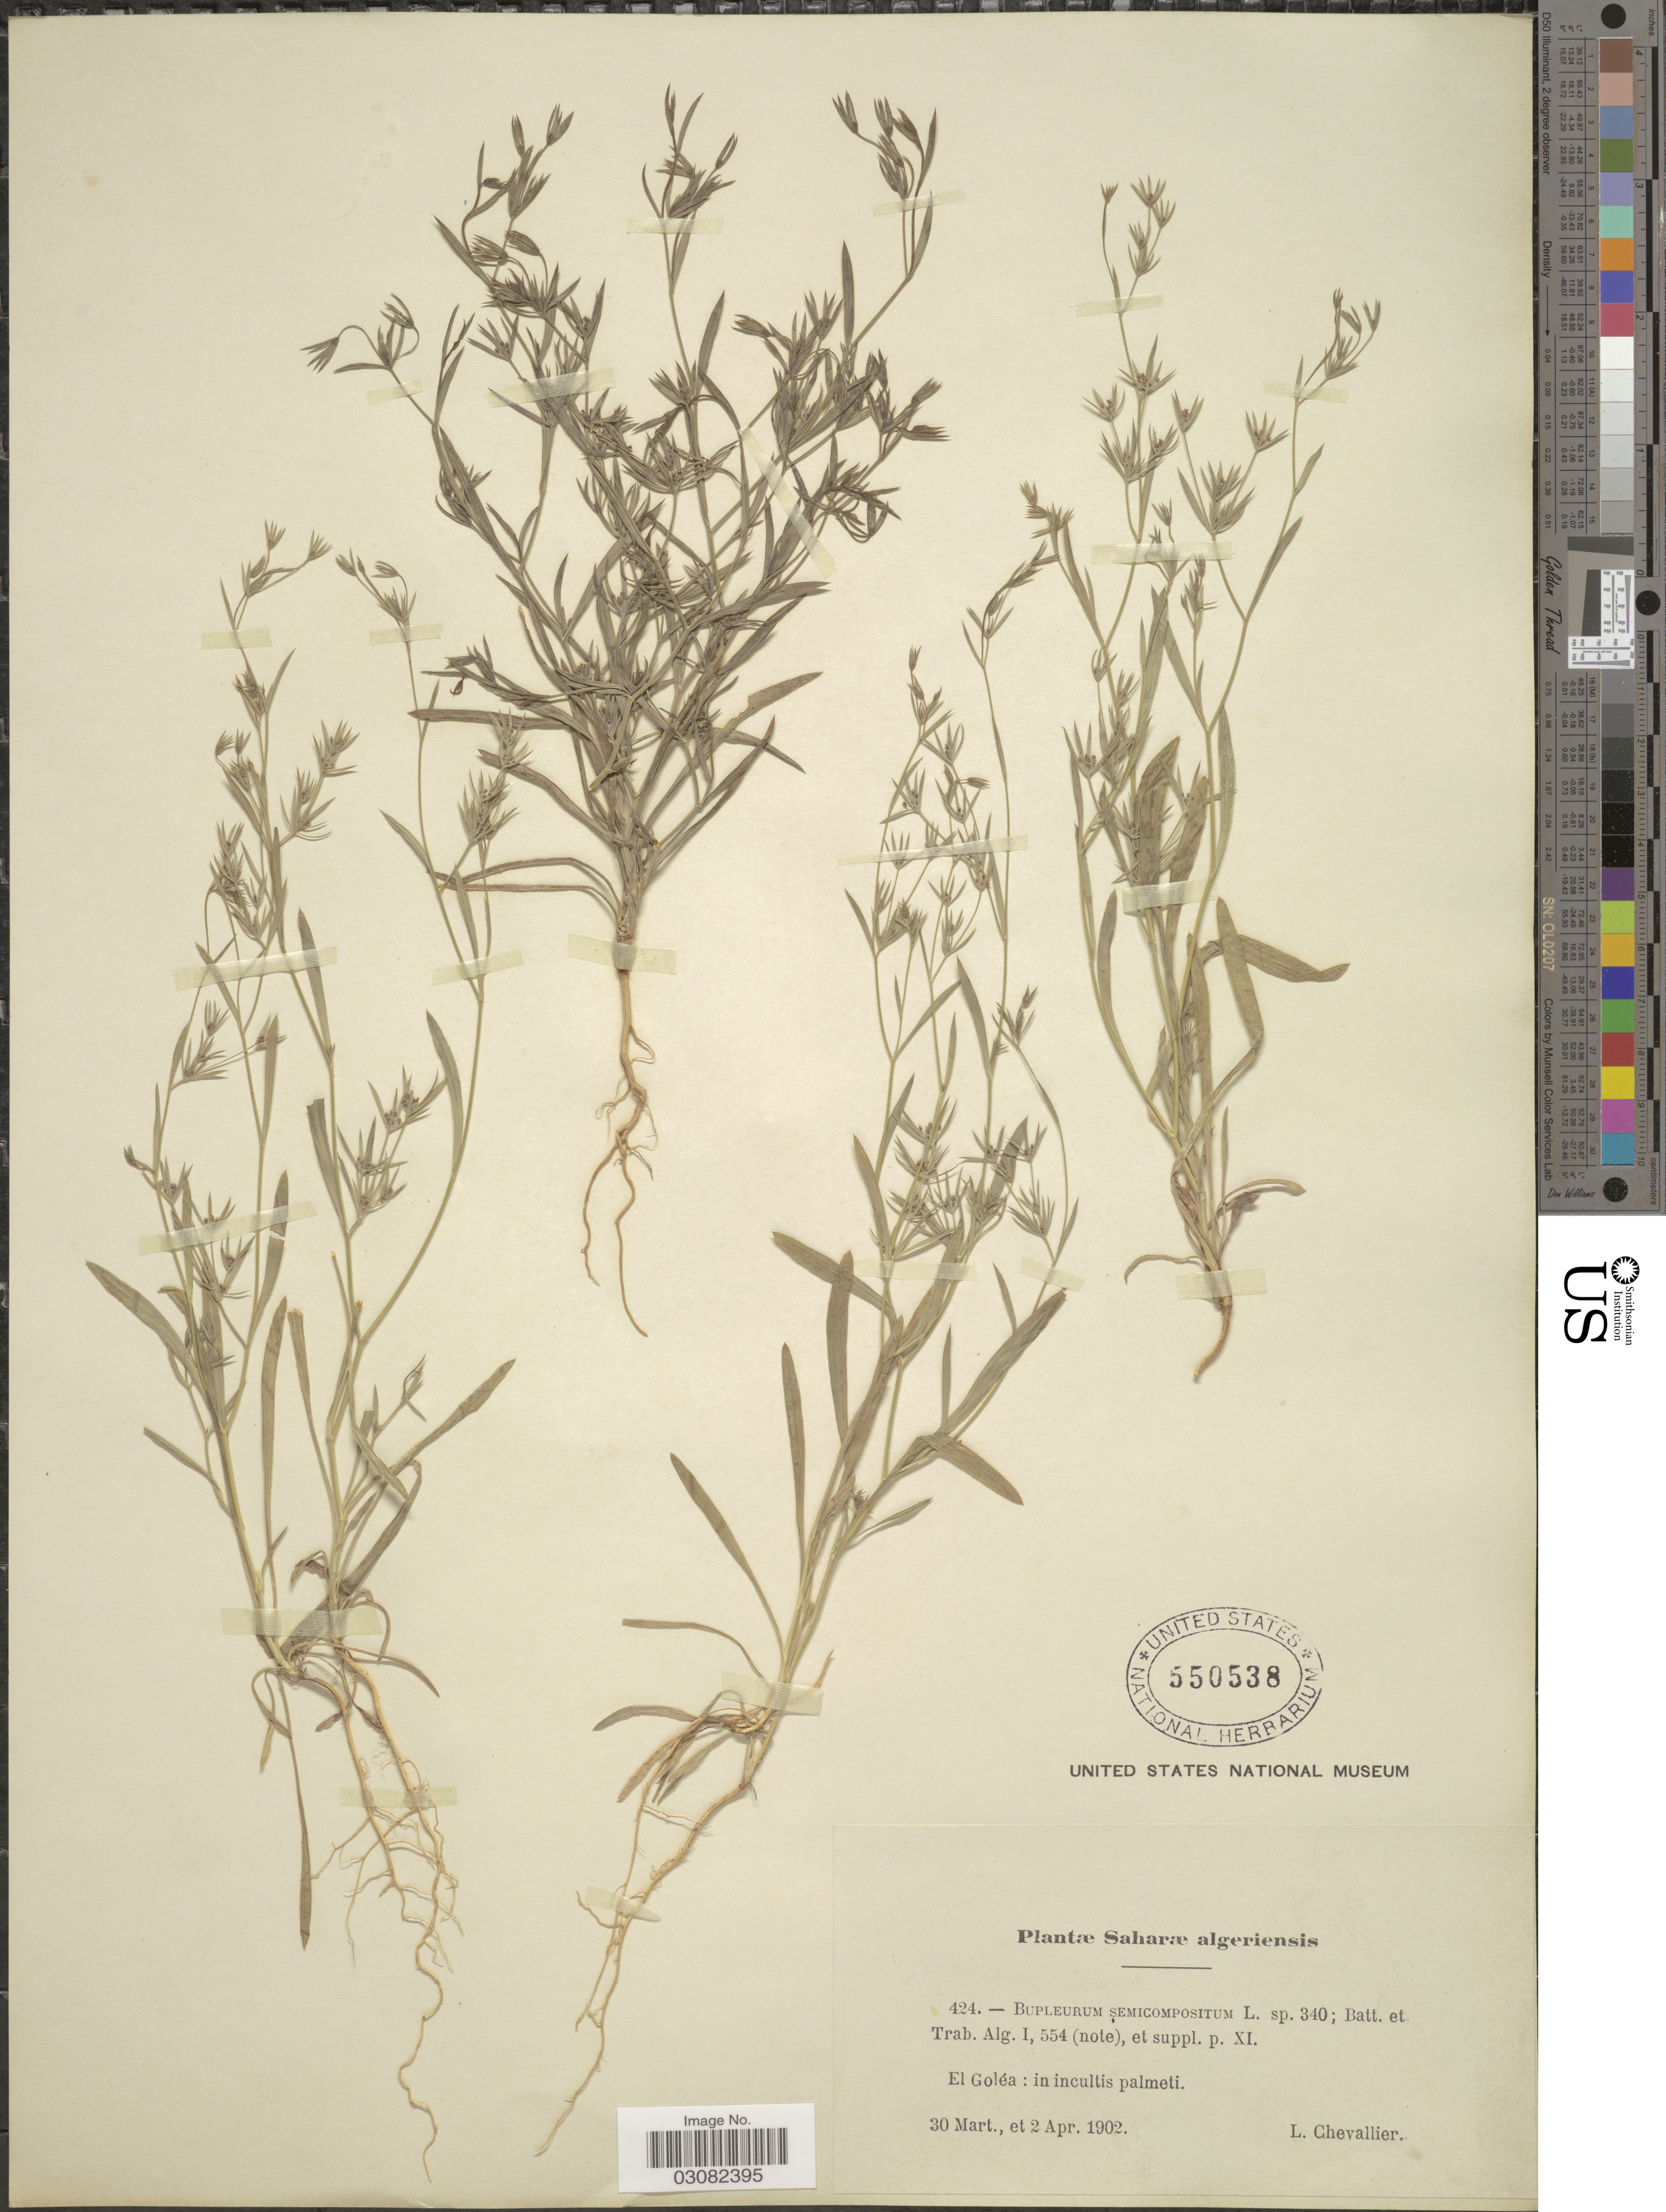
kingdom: Plantae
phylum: Tracheophyta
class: Magnoliopsida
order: Apiales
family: Apiaceae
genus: Bupleurum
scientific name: Bupleurum semicompositum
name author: L.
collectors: L. Chevallier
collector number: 424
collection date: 1902-03-30/1902-04-02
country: Algeria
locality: Saharæ algeriensis. El Goléa: in incultis palmeti.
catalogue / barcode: US 550538